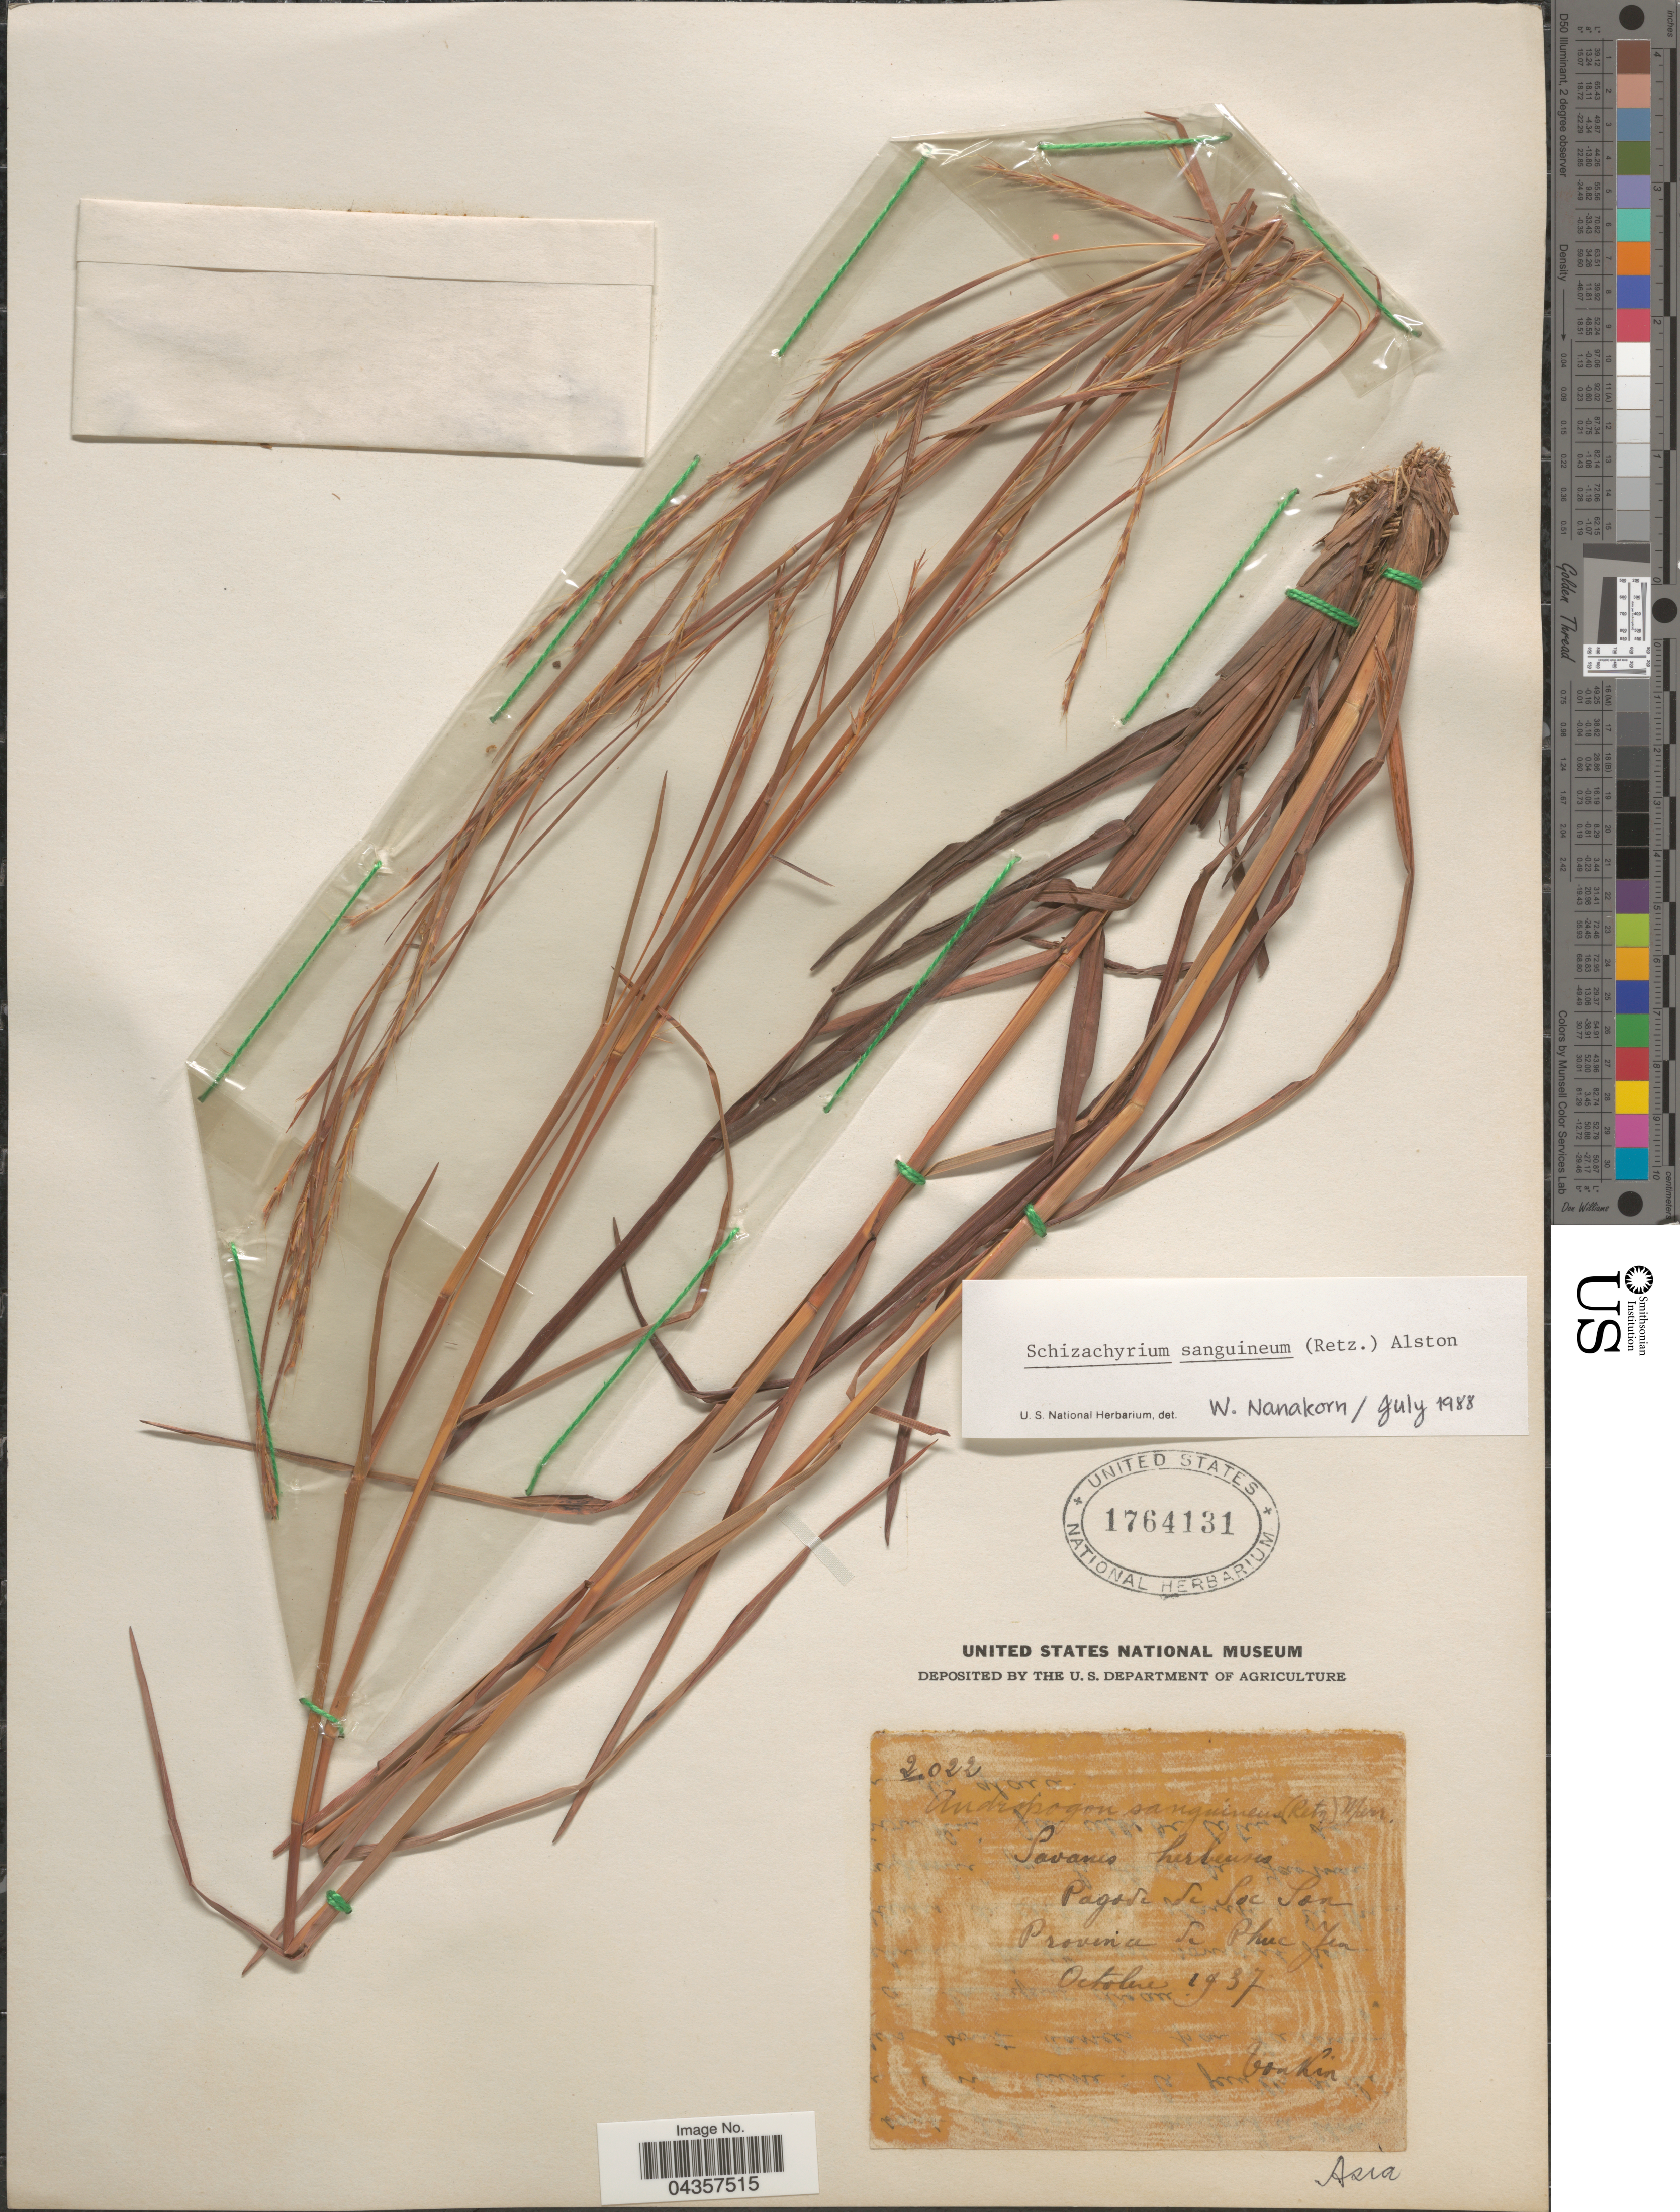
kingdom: Plantae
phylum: Tracheophyta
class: Liliopsida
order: Poales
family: Poaceae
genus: Schizachyrium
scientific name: Schizachyrium sanguineum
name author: (Retz.) Alston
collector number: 2022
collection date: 1937-10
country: Vietnam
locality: Pagode de Soc Son. Province de Phuc Yen. Tonkin.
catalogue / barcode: US 1764131